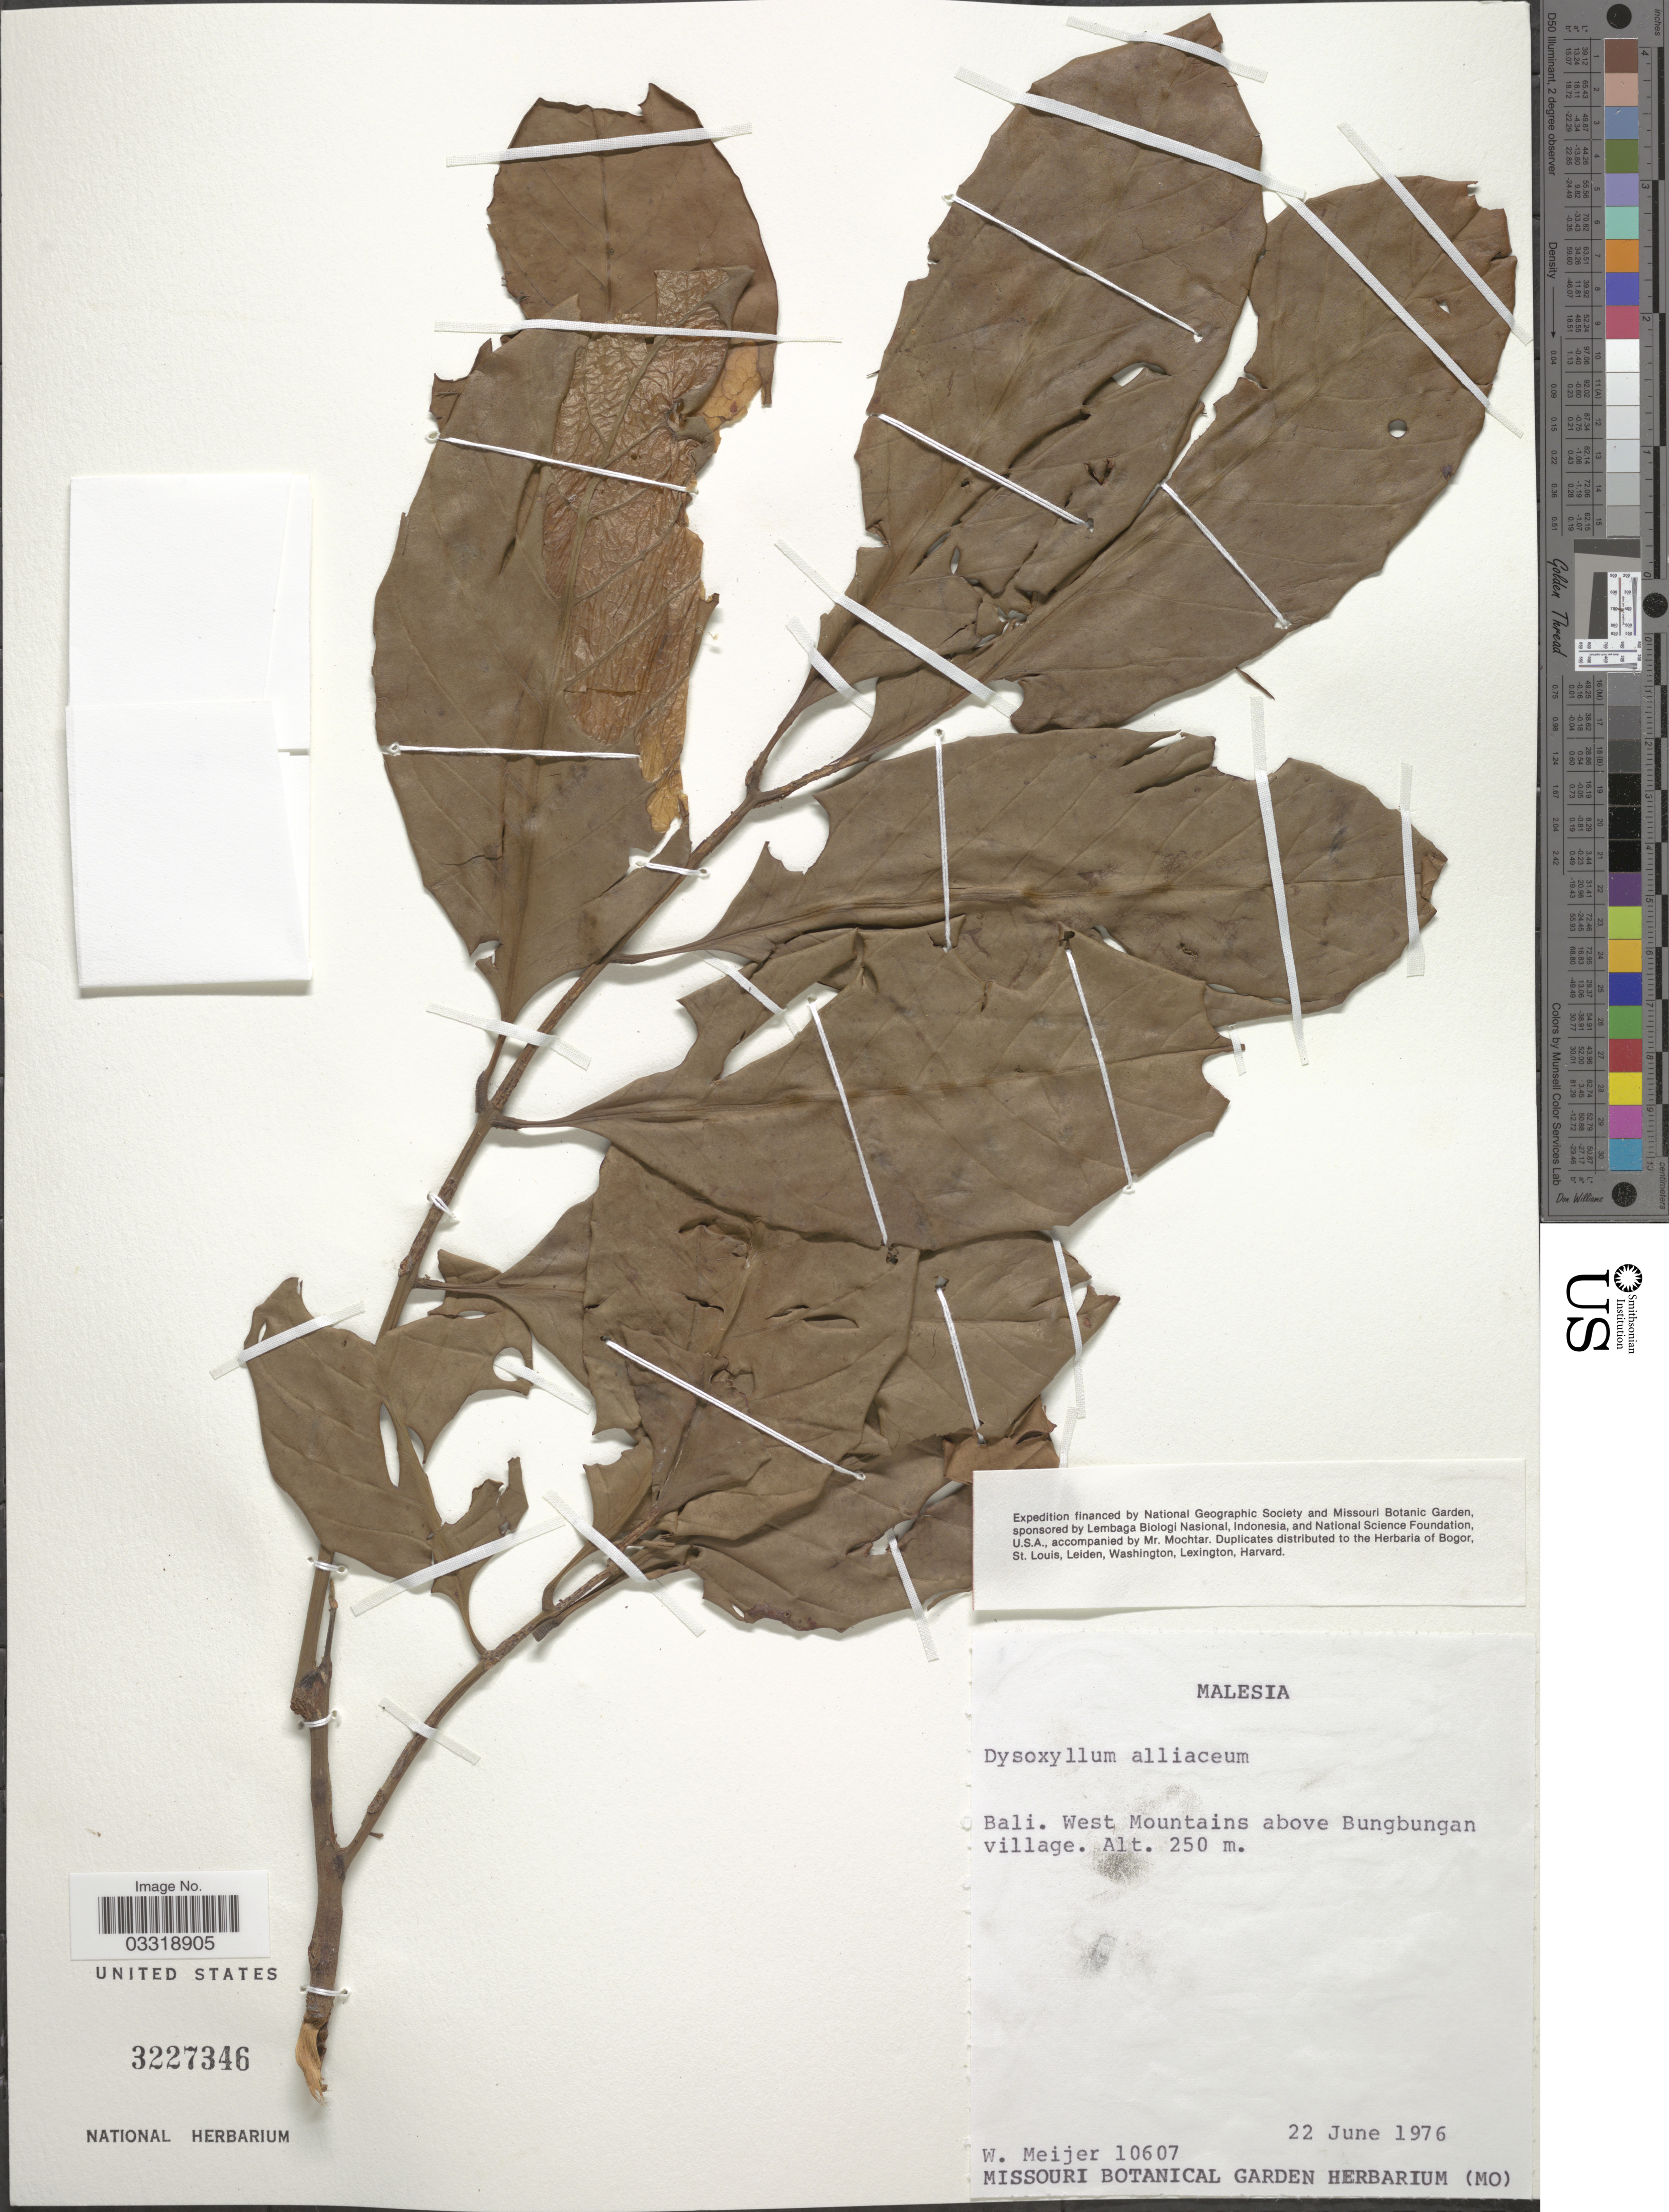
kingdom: Plantae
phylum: Tracheophyta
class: Magnoliopsida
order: Sapindales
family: Meliaceae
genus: Prasoxylon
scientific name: Prasoxylon alliaceum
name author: (Blume) M. Roem.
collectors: W. Meijer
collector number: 10607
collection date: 1976-06-22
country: Indonesia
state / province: Nusa Tenggara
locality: Bali. West Mountains above Bungbungan village.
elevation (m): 250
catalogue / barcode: US 3227346